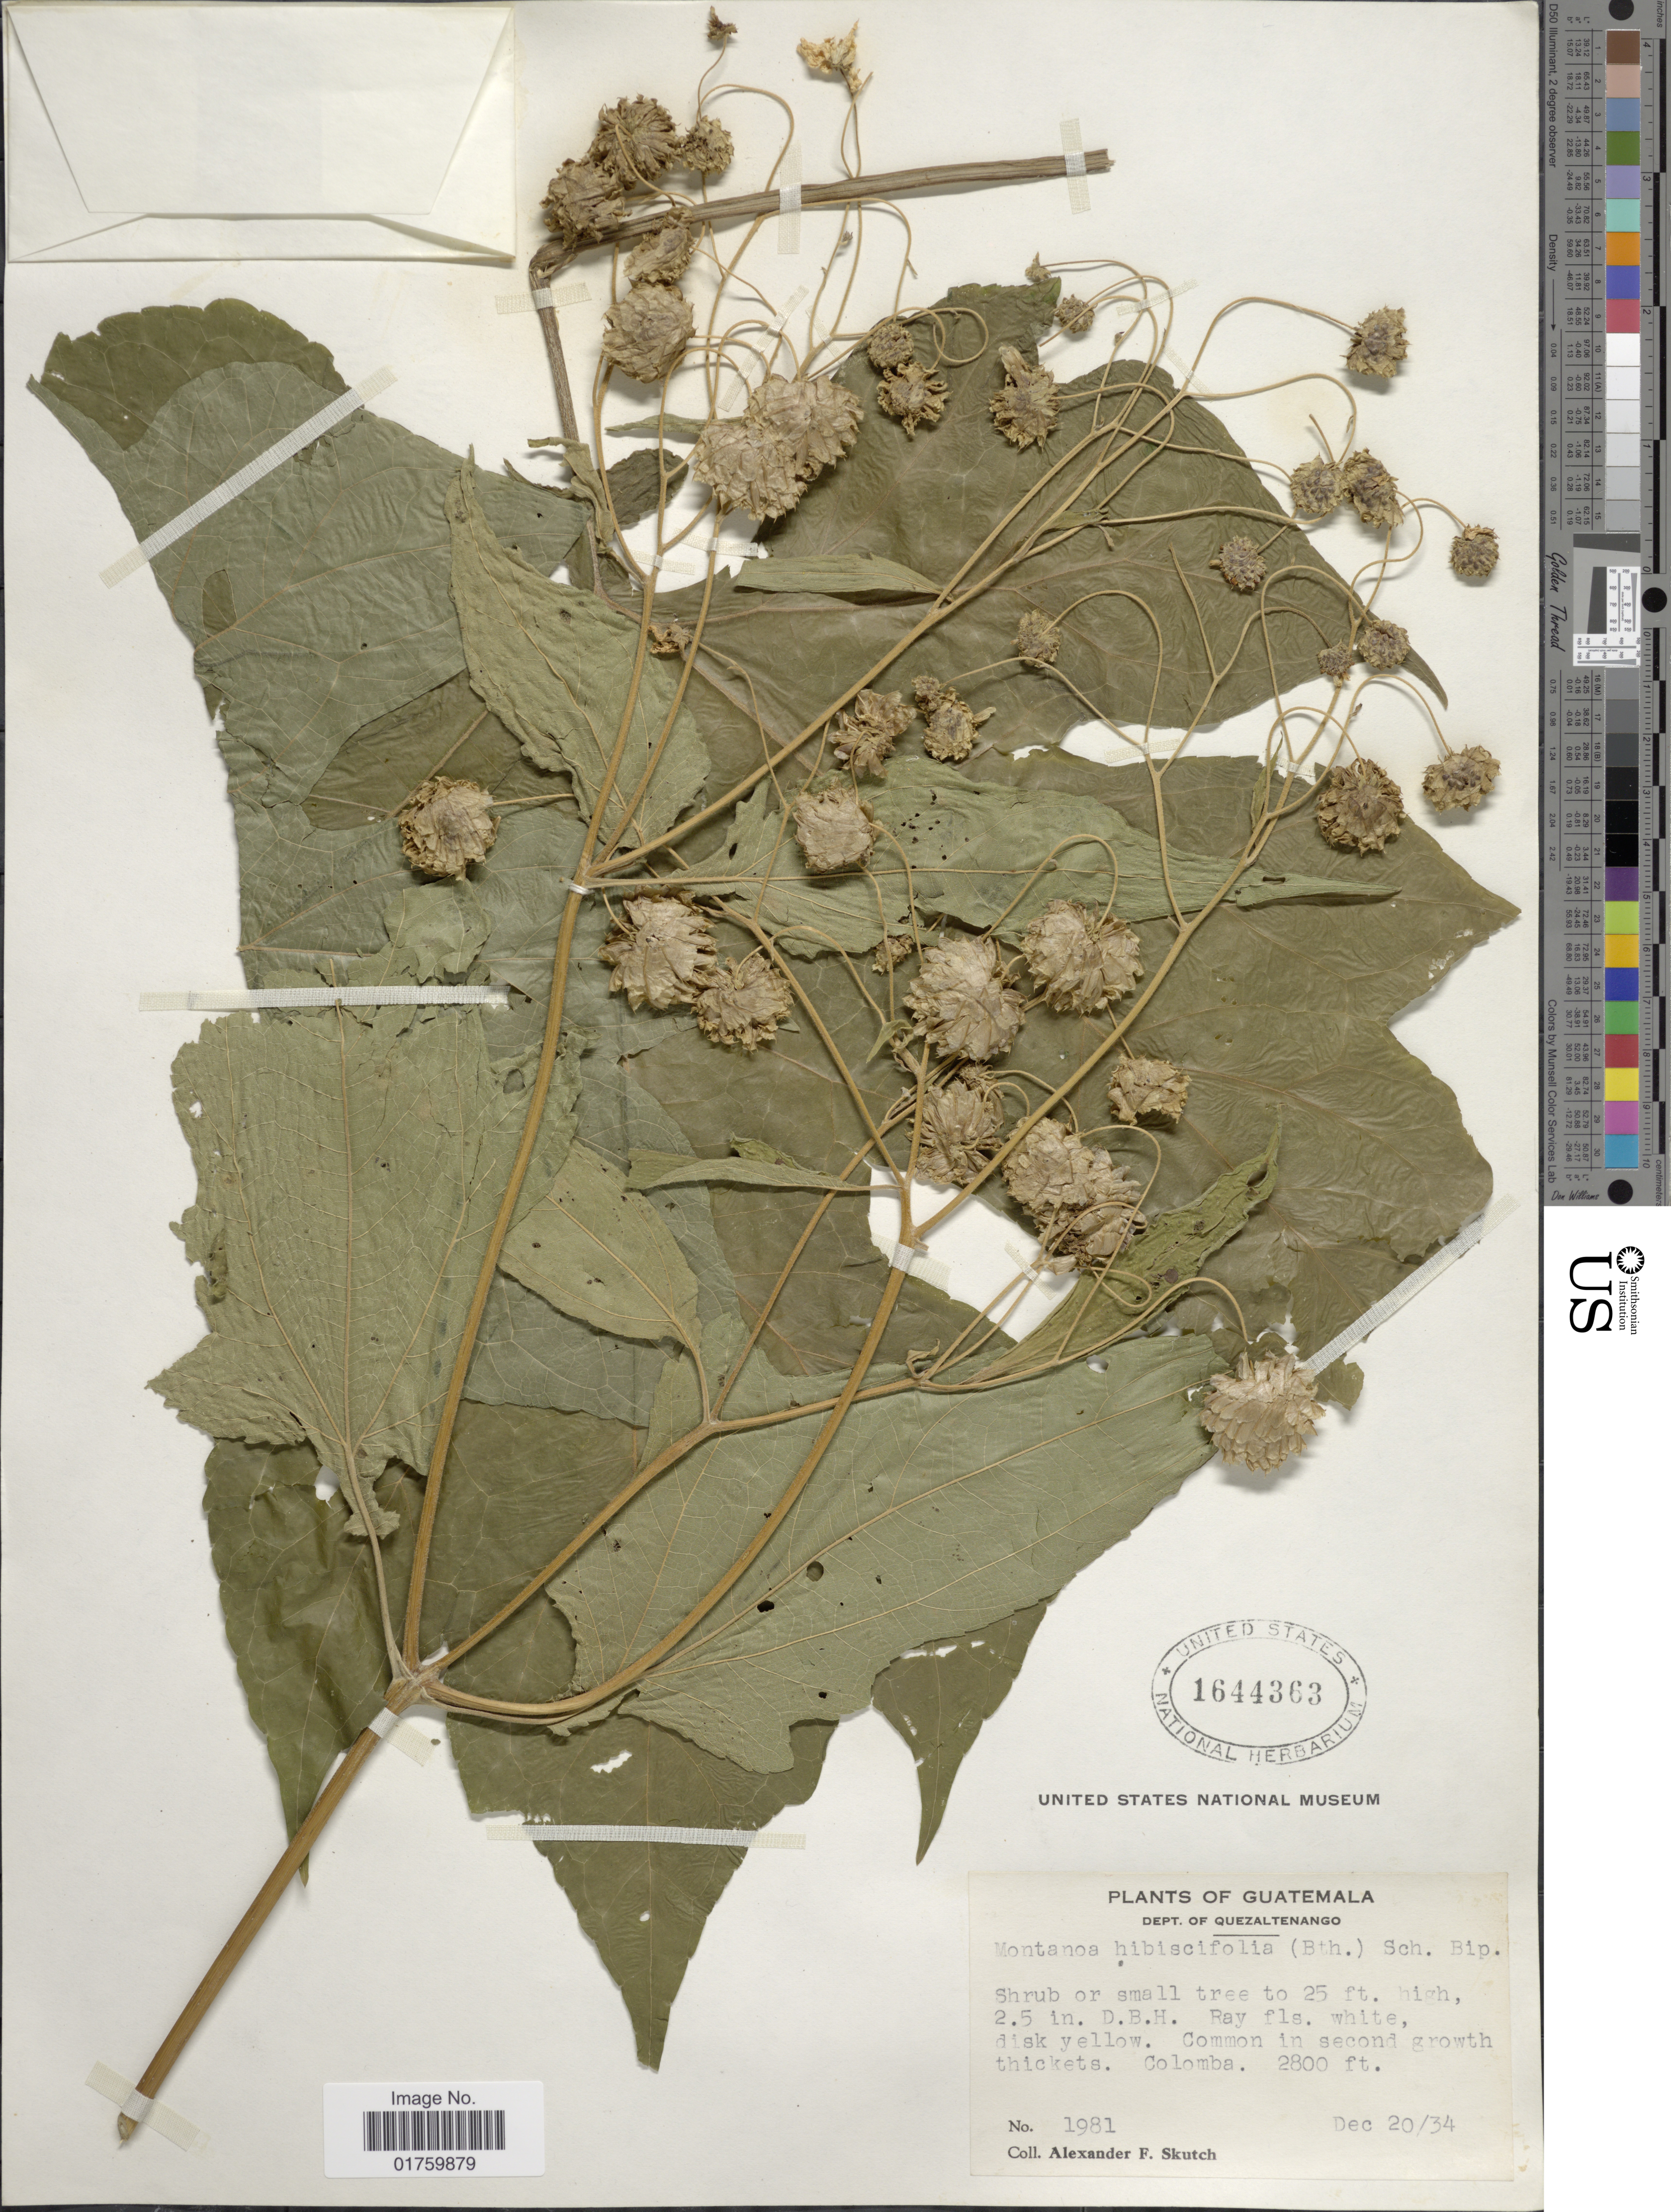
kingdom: Plantae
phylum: Tracheophyta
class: Magnoliopsida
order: Asterales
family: Asteraceae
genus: Montanoa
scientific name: Montanoa hibiscifolia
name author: Benth.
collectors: A. F. Skutch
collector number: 1981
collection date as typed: Transcribed d/m/y: 20/12/34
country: Guatemala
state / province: Quetzaltenango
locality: Common in second growth thickets, Colomba.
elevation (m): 853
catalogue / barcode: US 1644363